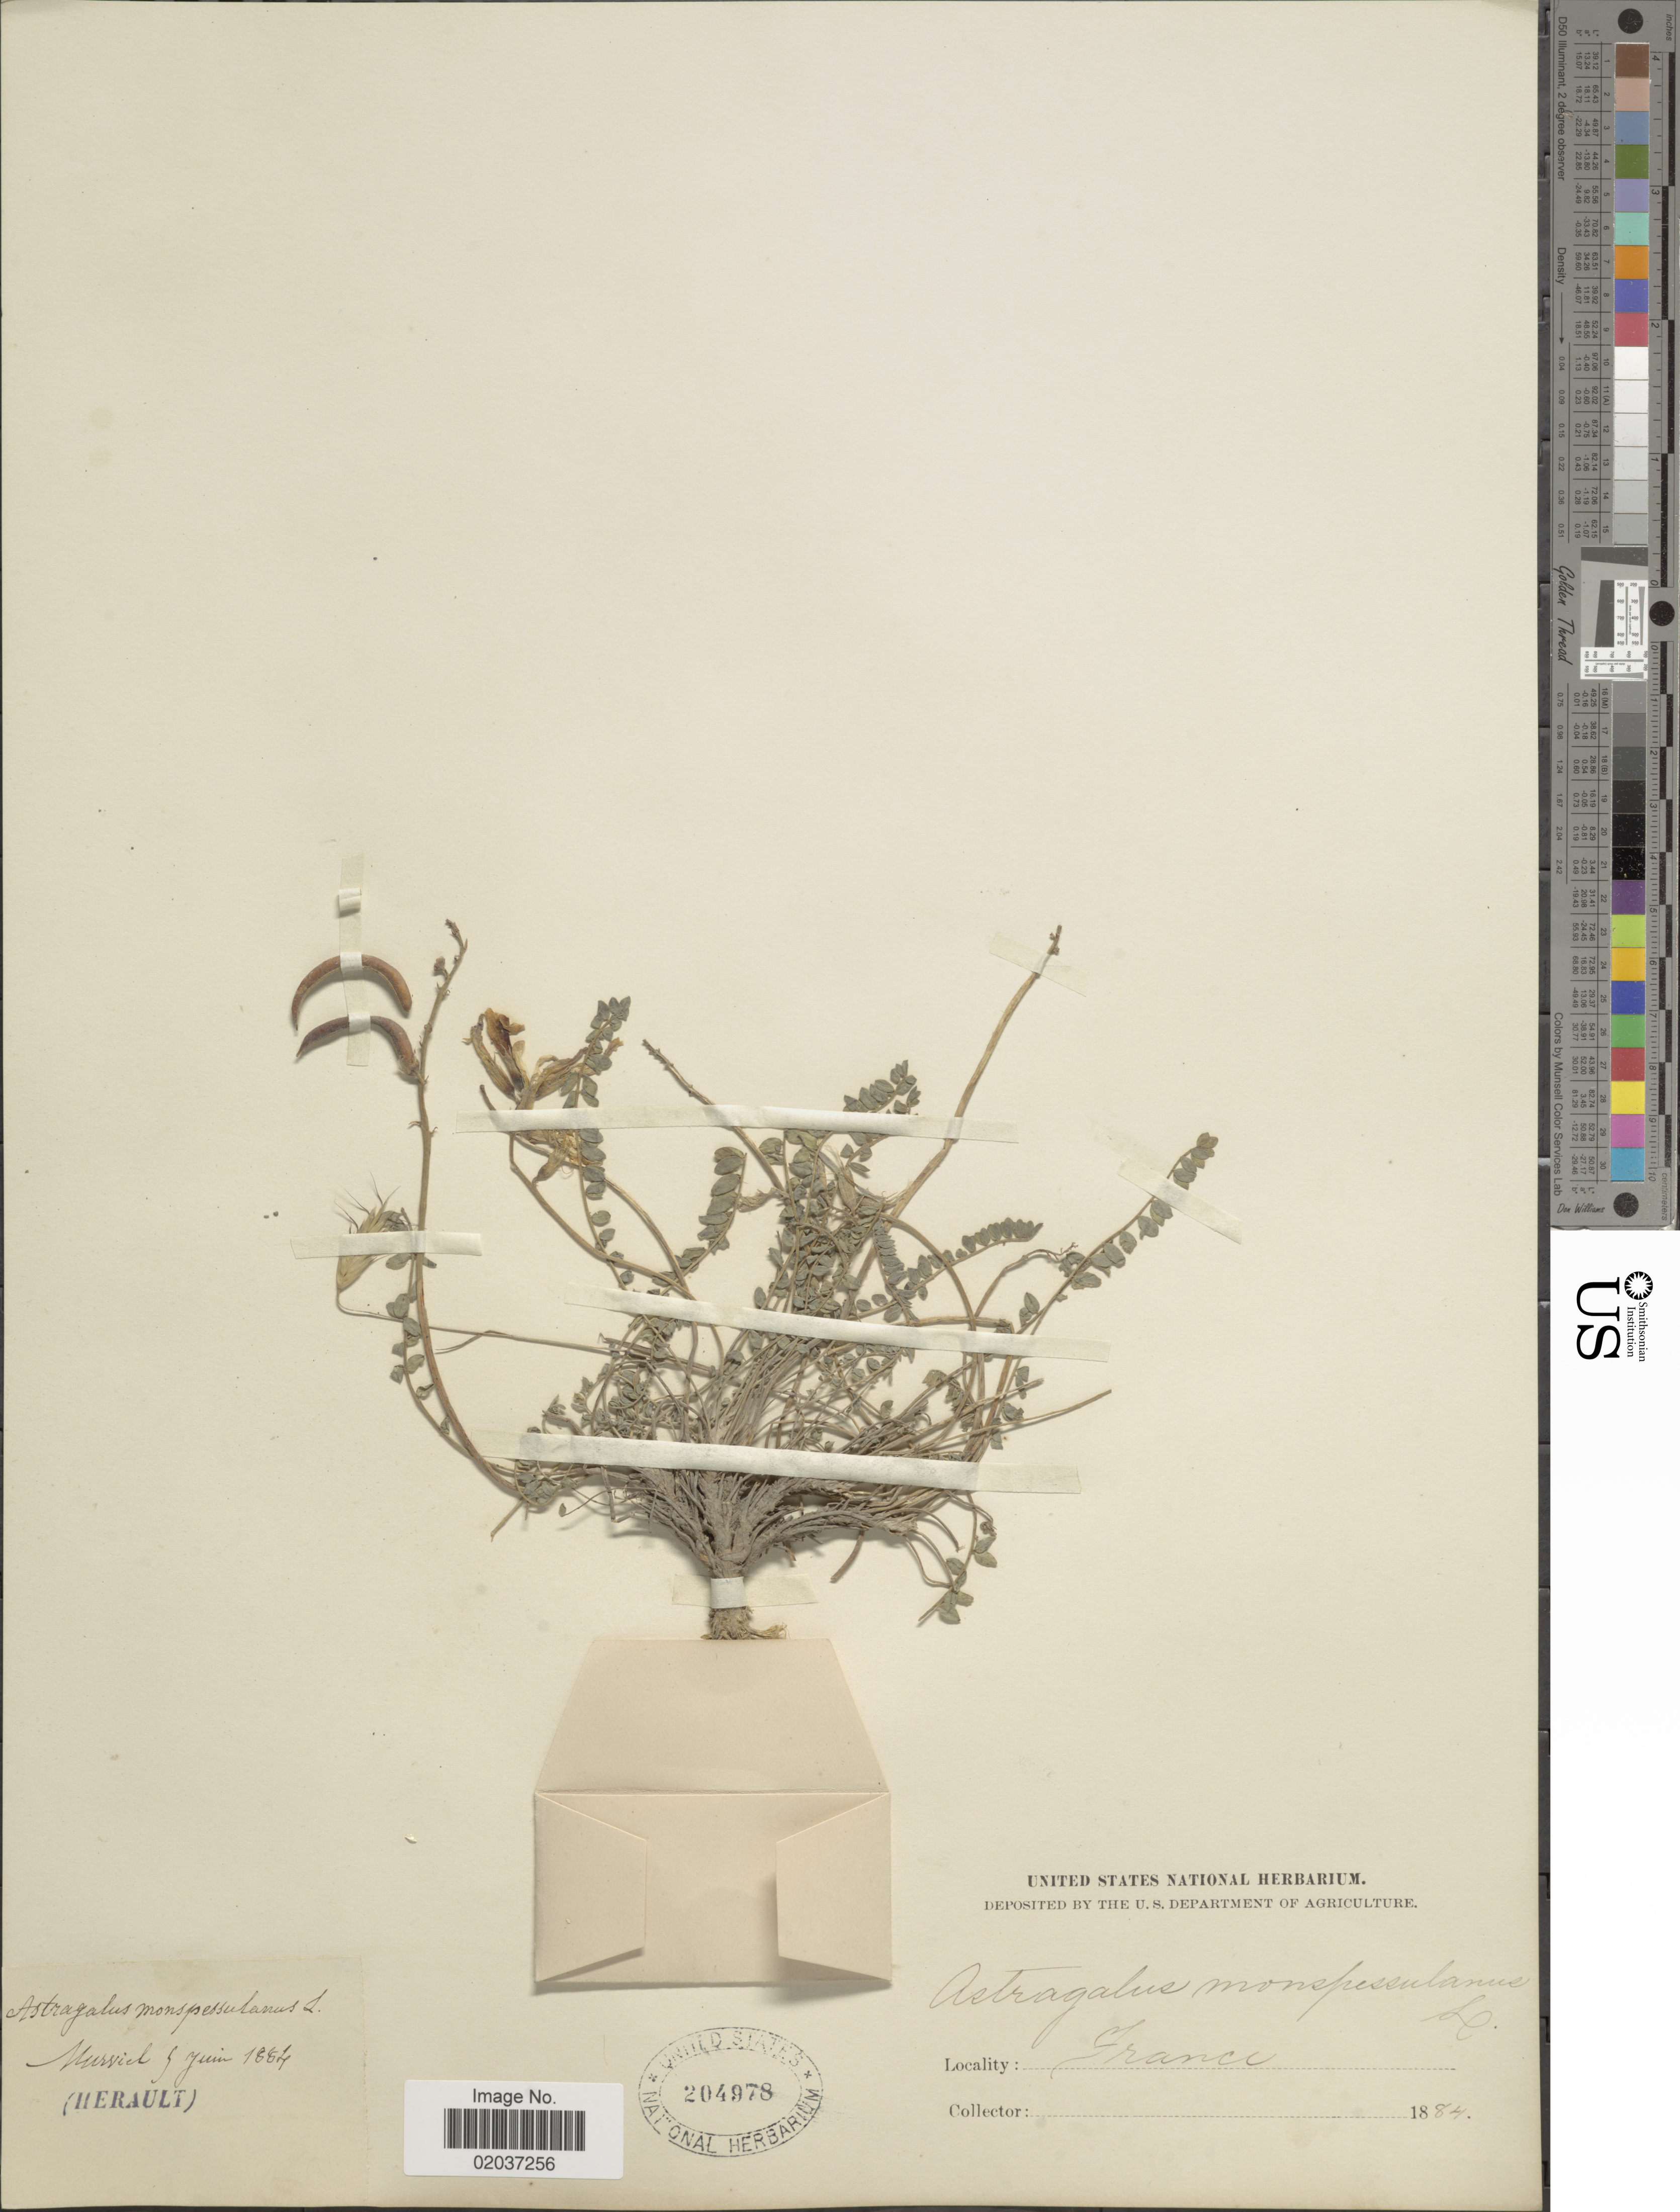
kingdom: Plantae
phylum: Tracheophyta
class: Magnoliopsida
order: Fabales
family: Fabaceae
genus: Astragalus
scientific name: Astragalus monspessulanus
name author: L.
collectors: ex herb. United States National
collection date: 1884-06-09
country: France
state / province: Occitanie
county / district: Hérault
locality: Nurviel [interpreted], (Herault), France,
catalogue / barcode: US 204978